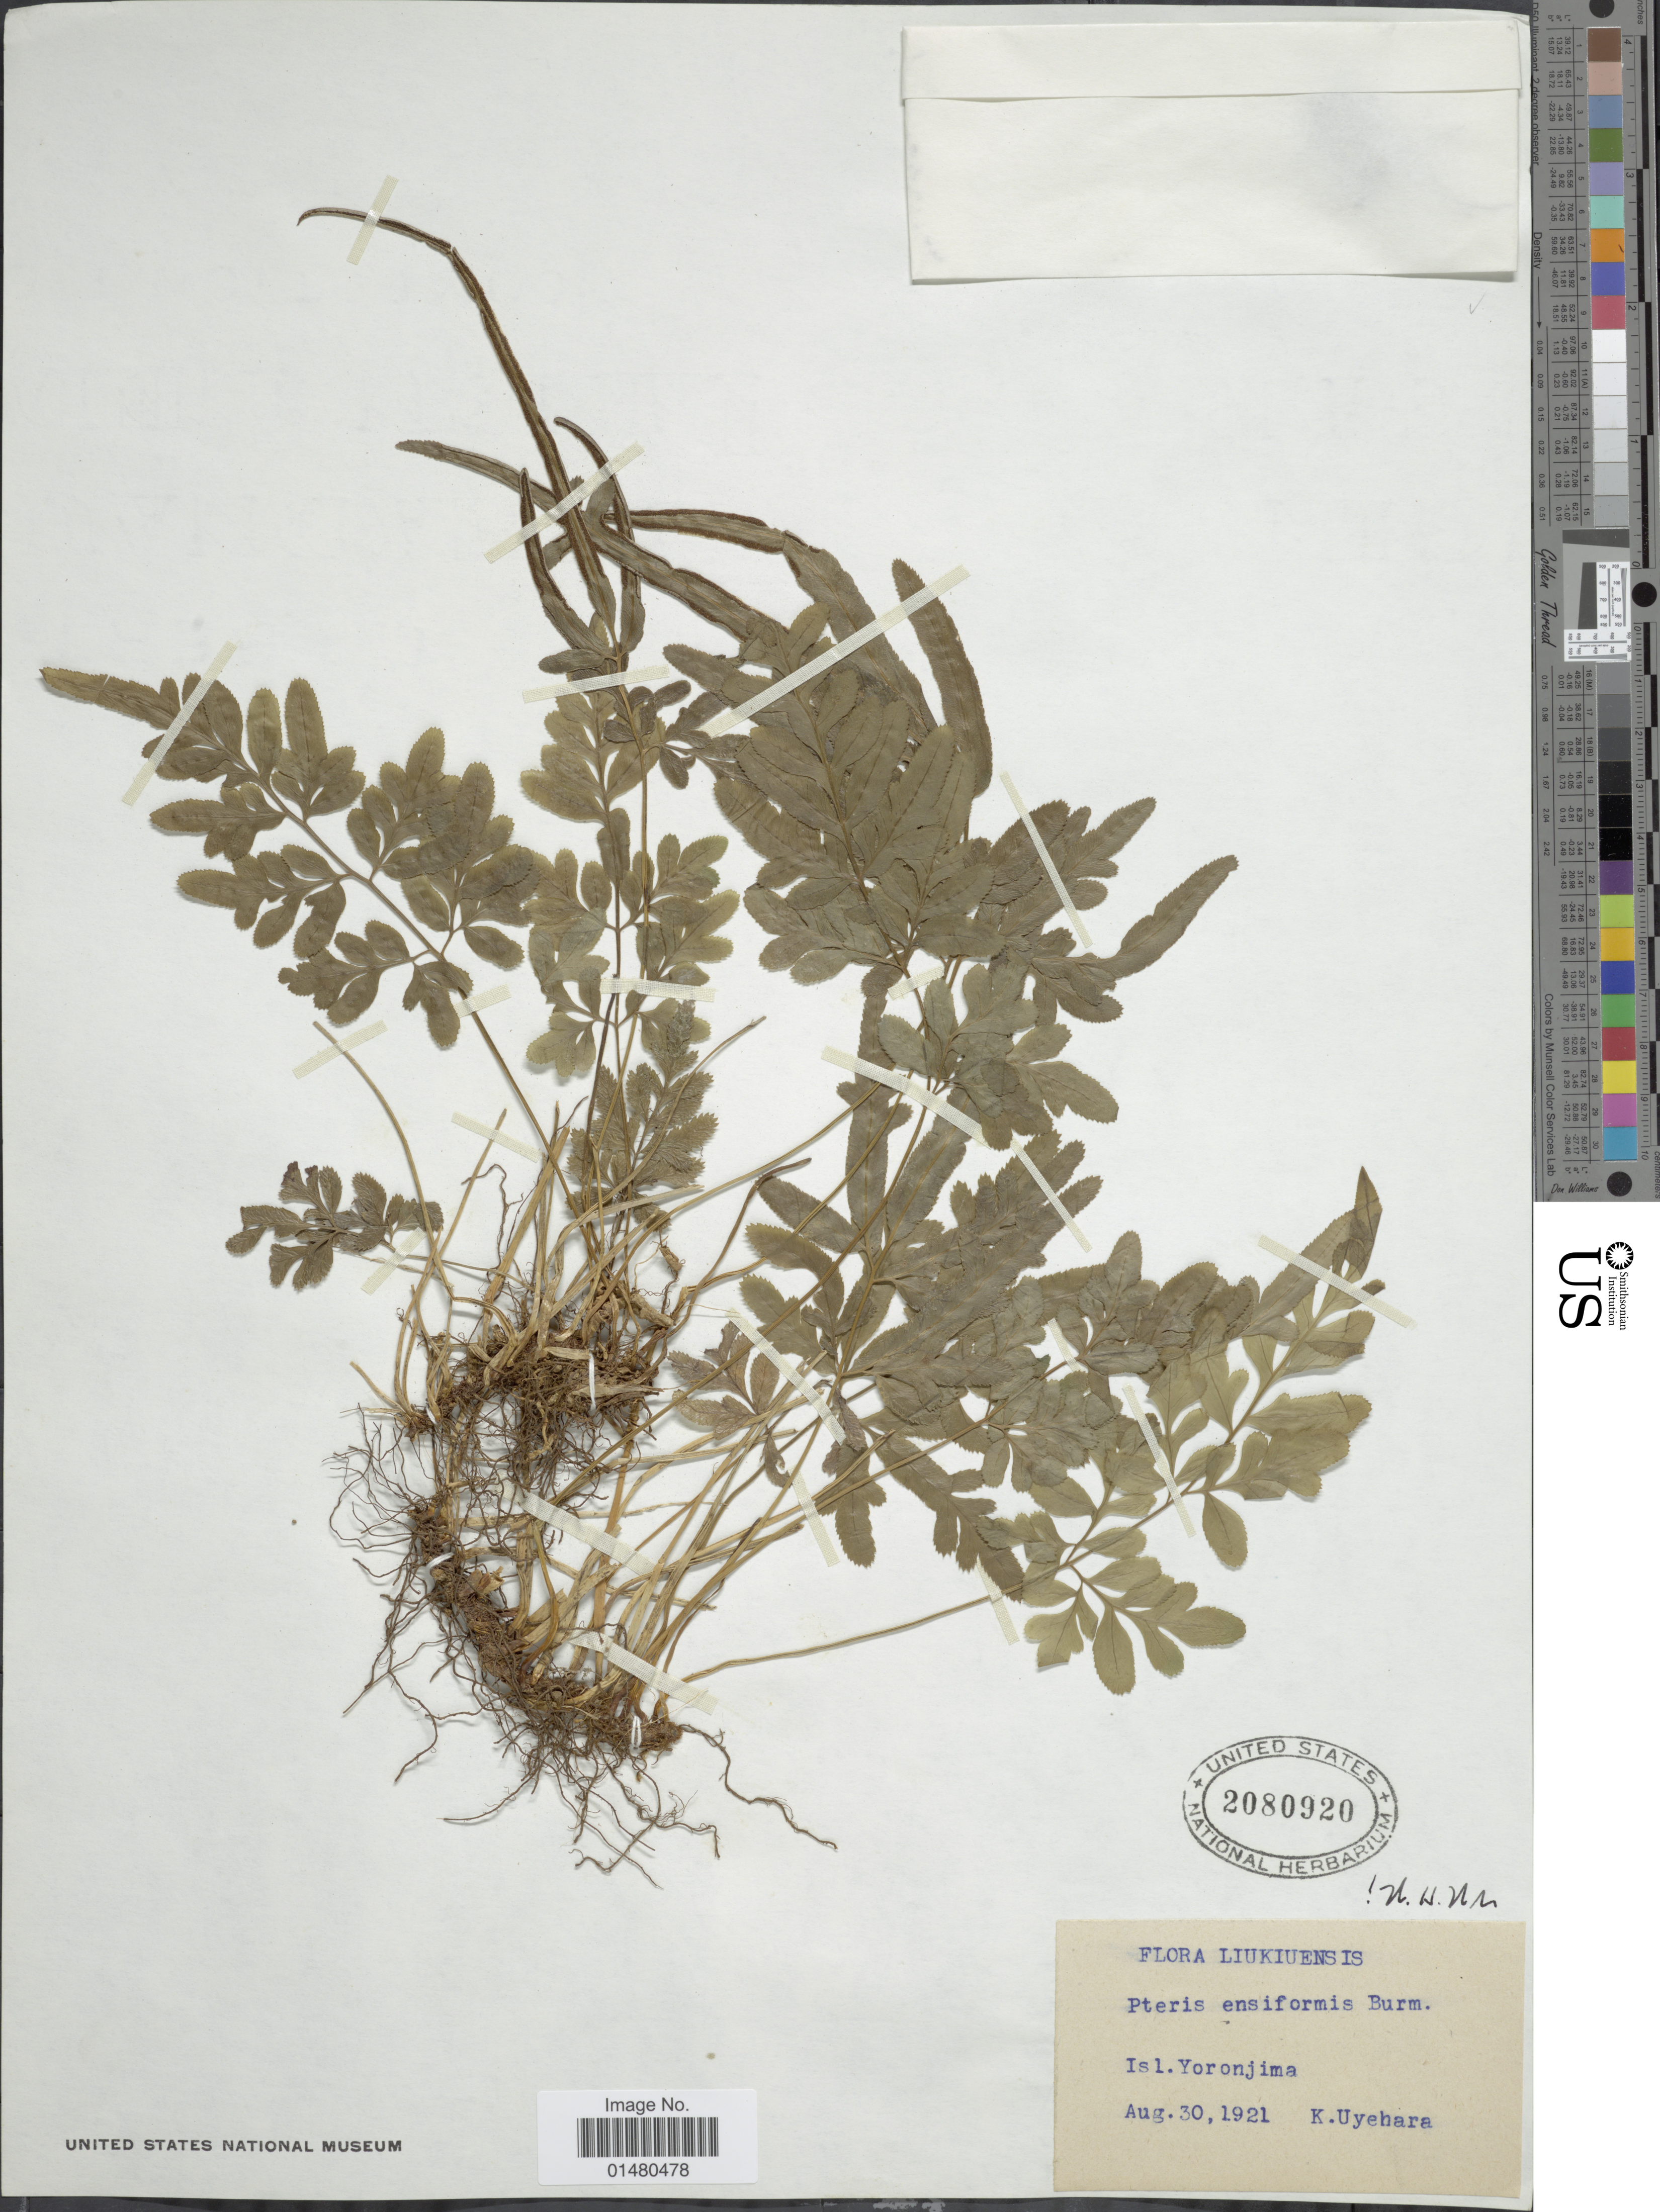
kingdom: Plantae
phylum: Tracheophyta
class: Polypodiopsida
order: Polypodiales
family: Pteridaceae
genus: Pteris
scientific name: Pteris ensiformis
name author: Burm. f.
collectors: K. Uyehara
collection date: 1921-08-30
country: Japan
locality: Liukiuensis, Isl. Yoronjima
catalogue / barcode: US 2080920